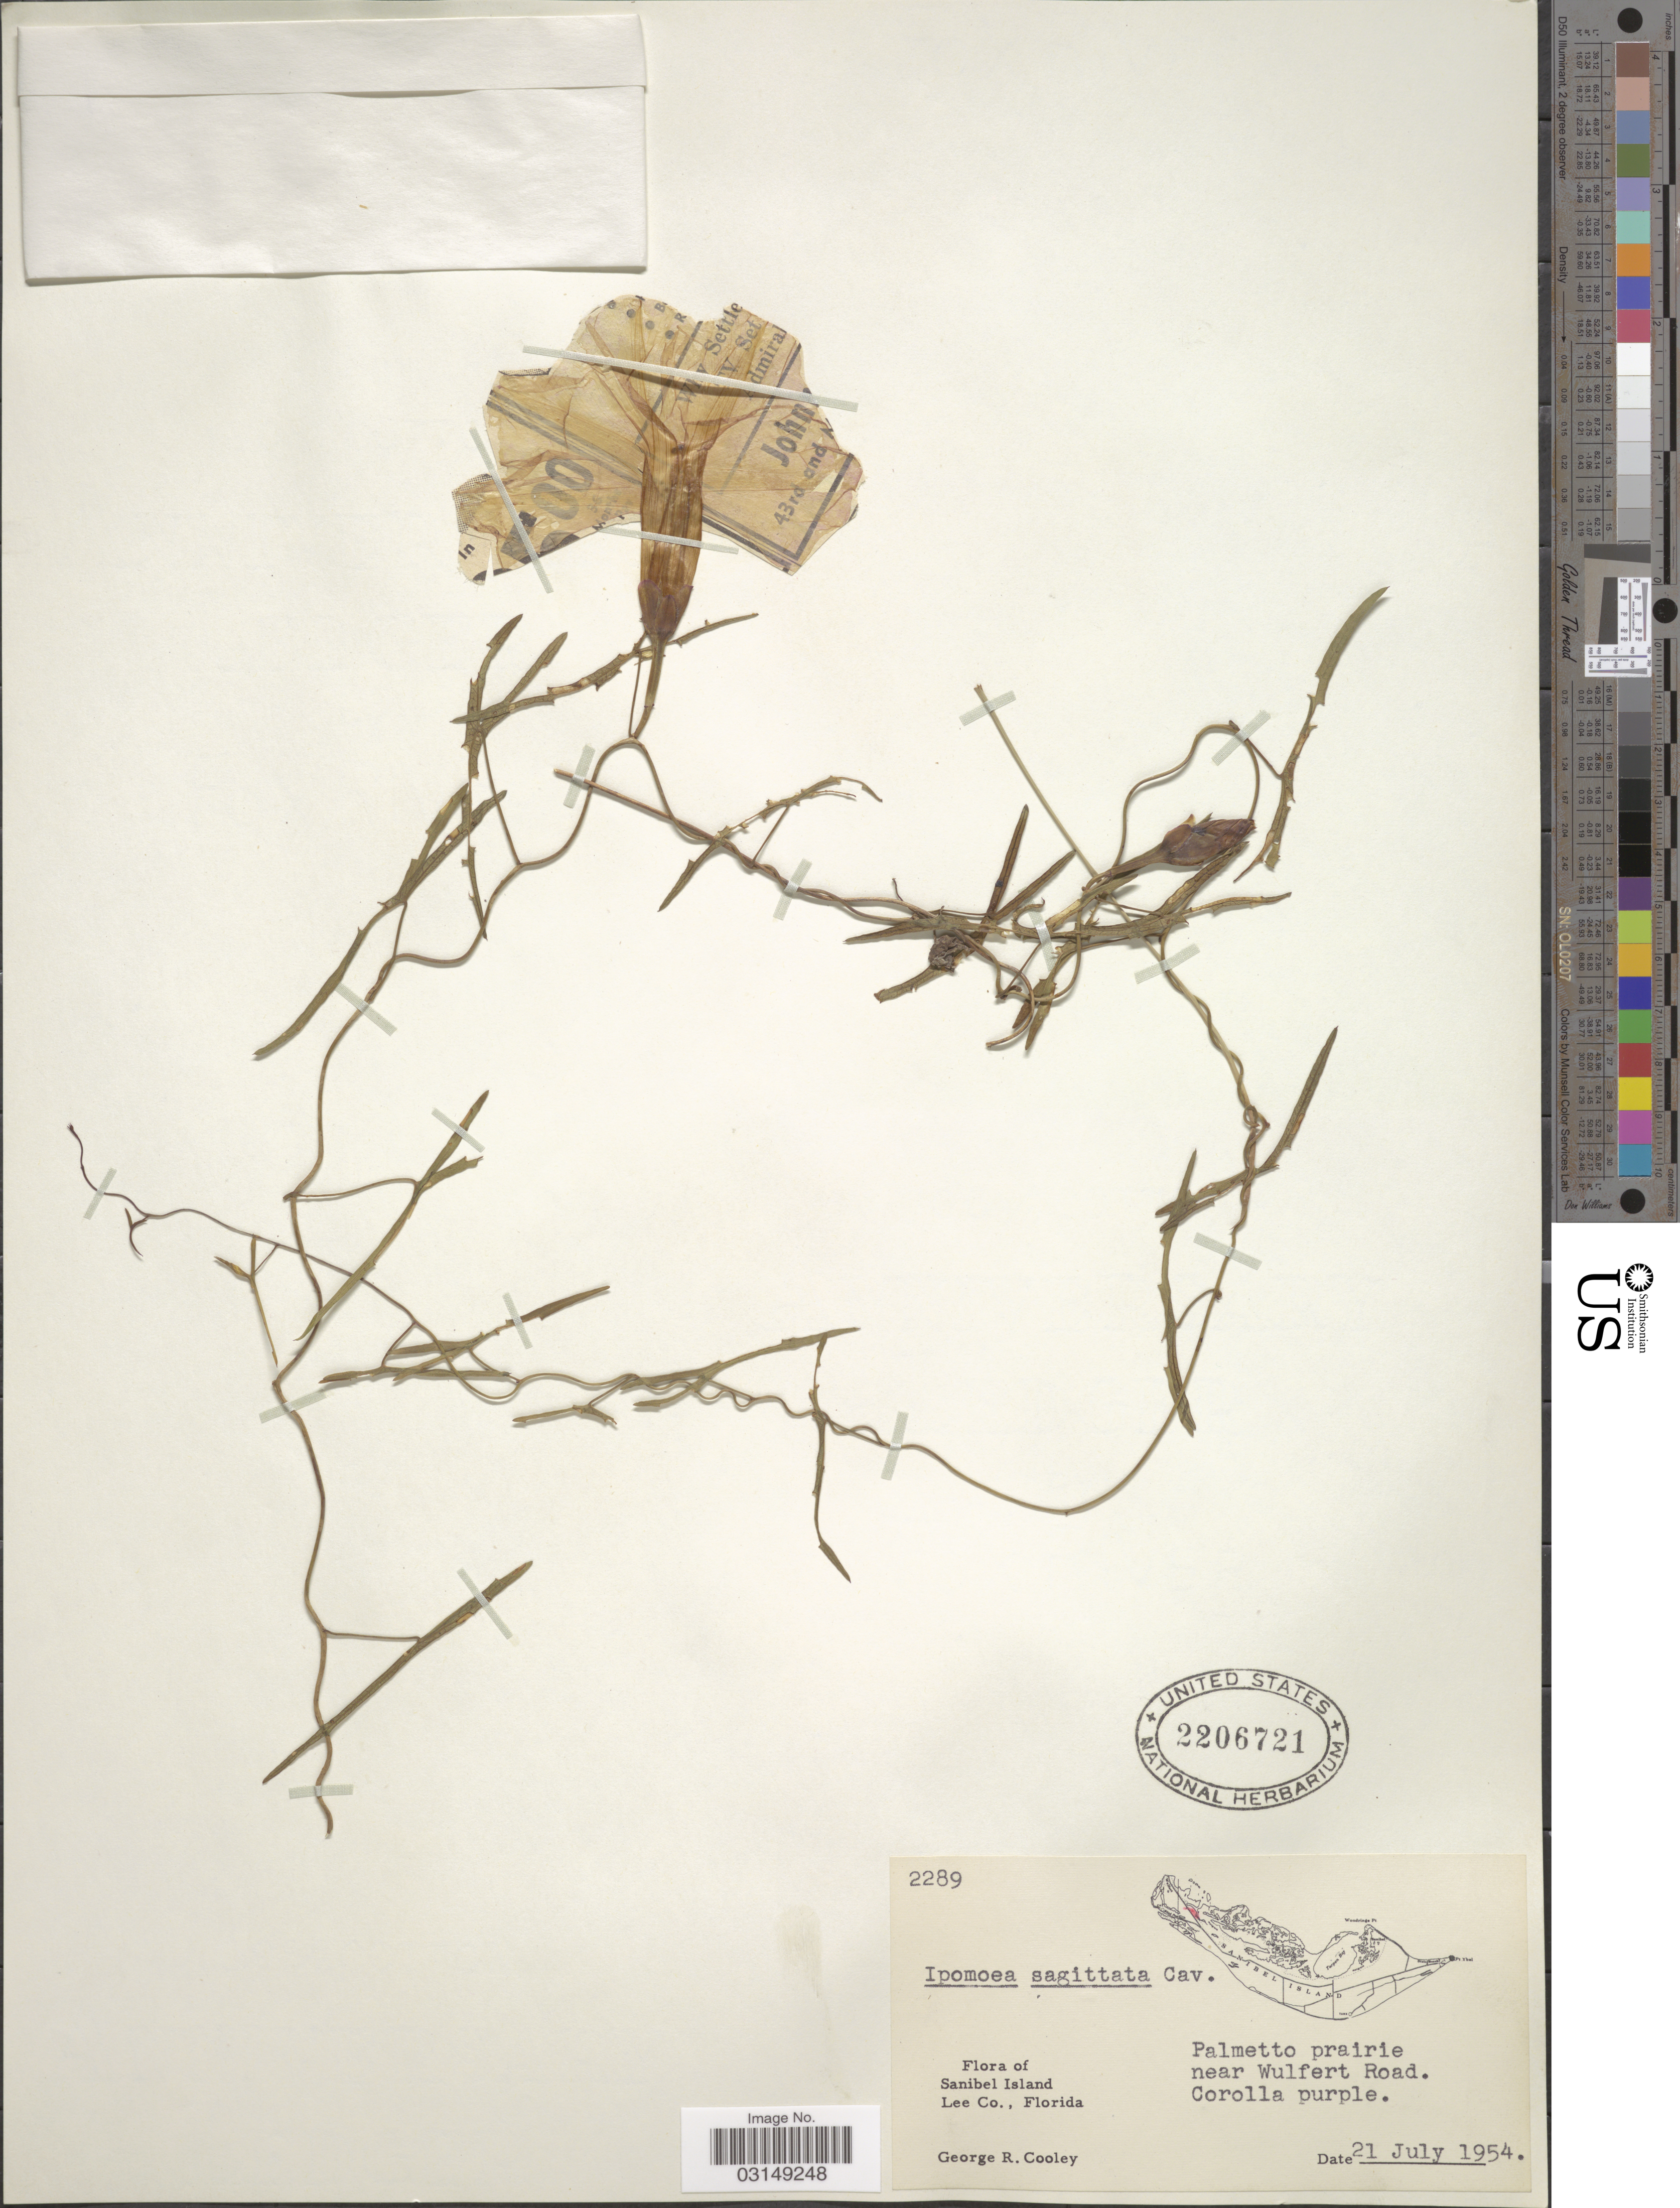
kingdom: Plantae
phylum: Tracheophyta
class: Magnoliopsida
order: Solanales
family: Convolvulaceae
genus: Ipomoea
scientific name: Ipomoea sagittata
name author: Poir.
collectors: G. R. Cooley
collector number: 2289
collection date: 1954-07-21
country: United States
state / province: Florida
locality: Sanibel Island. Lee Co. Palmetto prairie near Wulfert Road.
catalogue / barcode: US 2206721